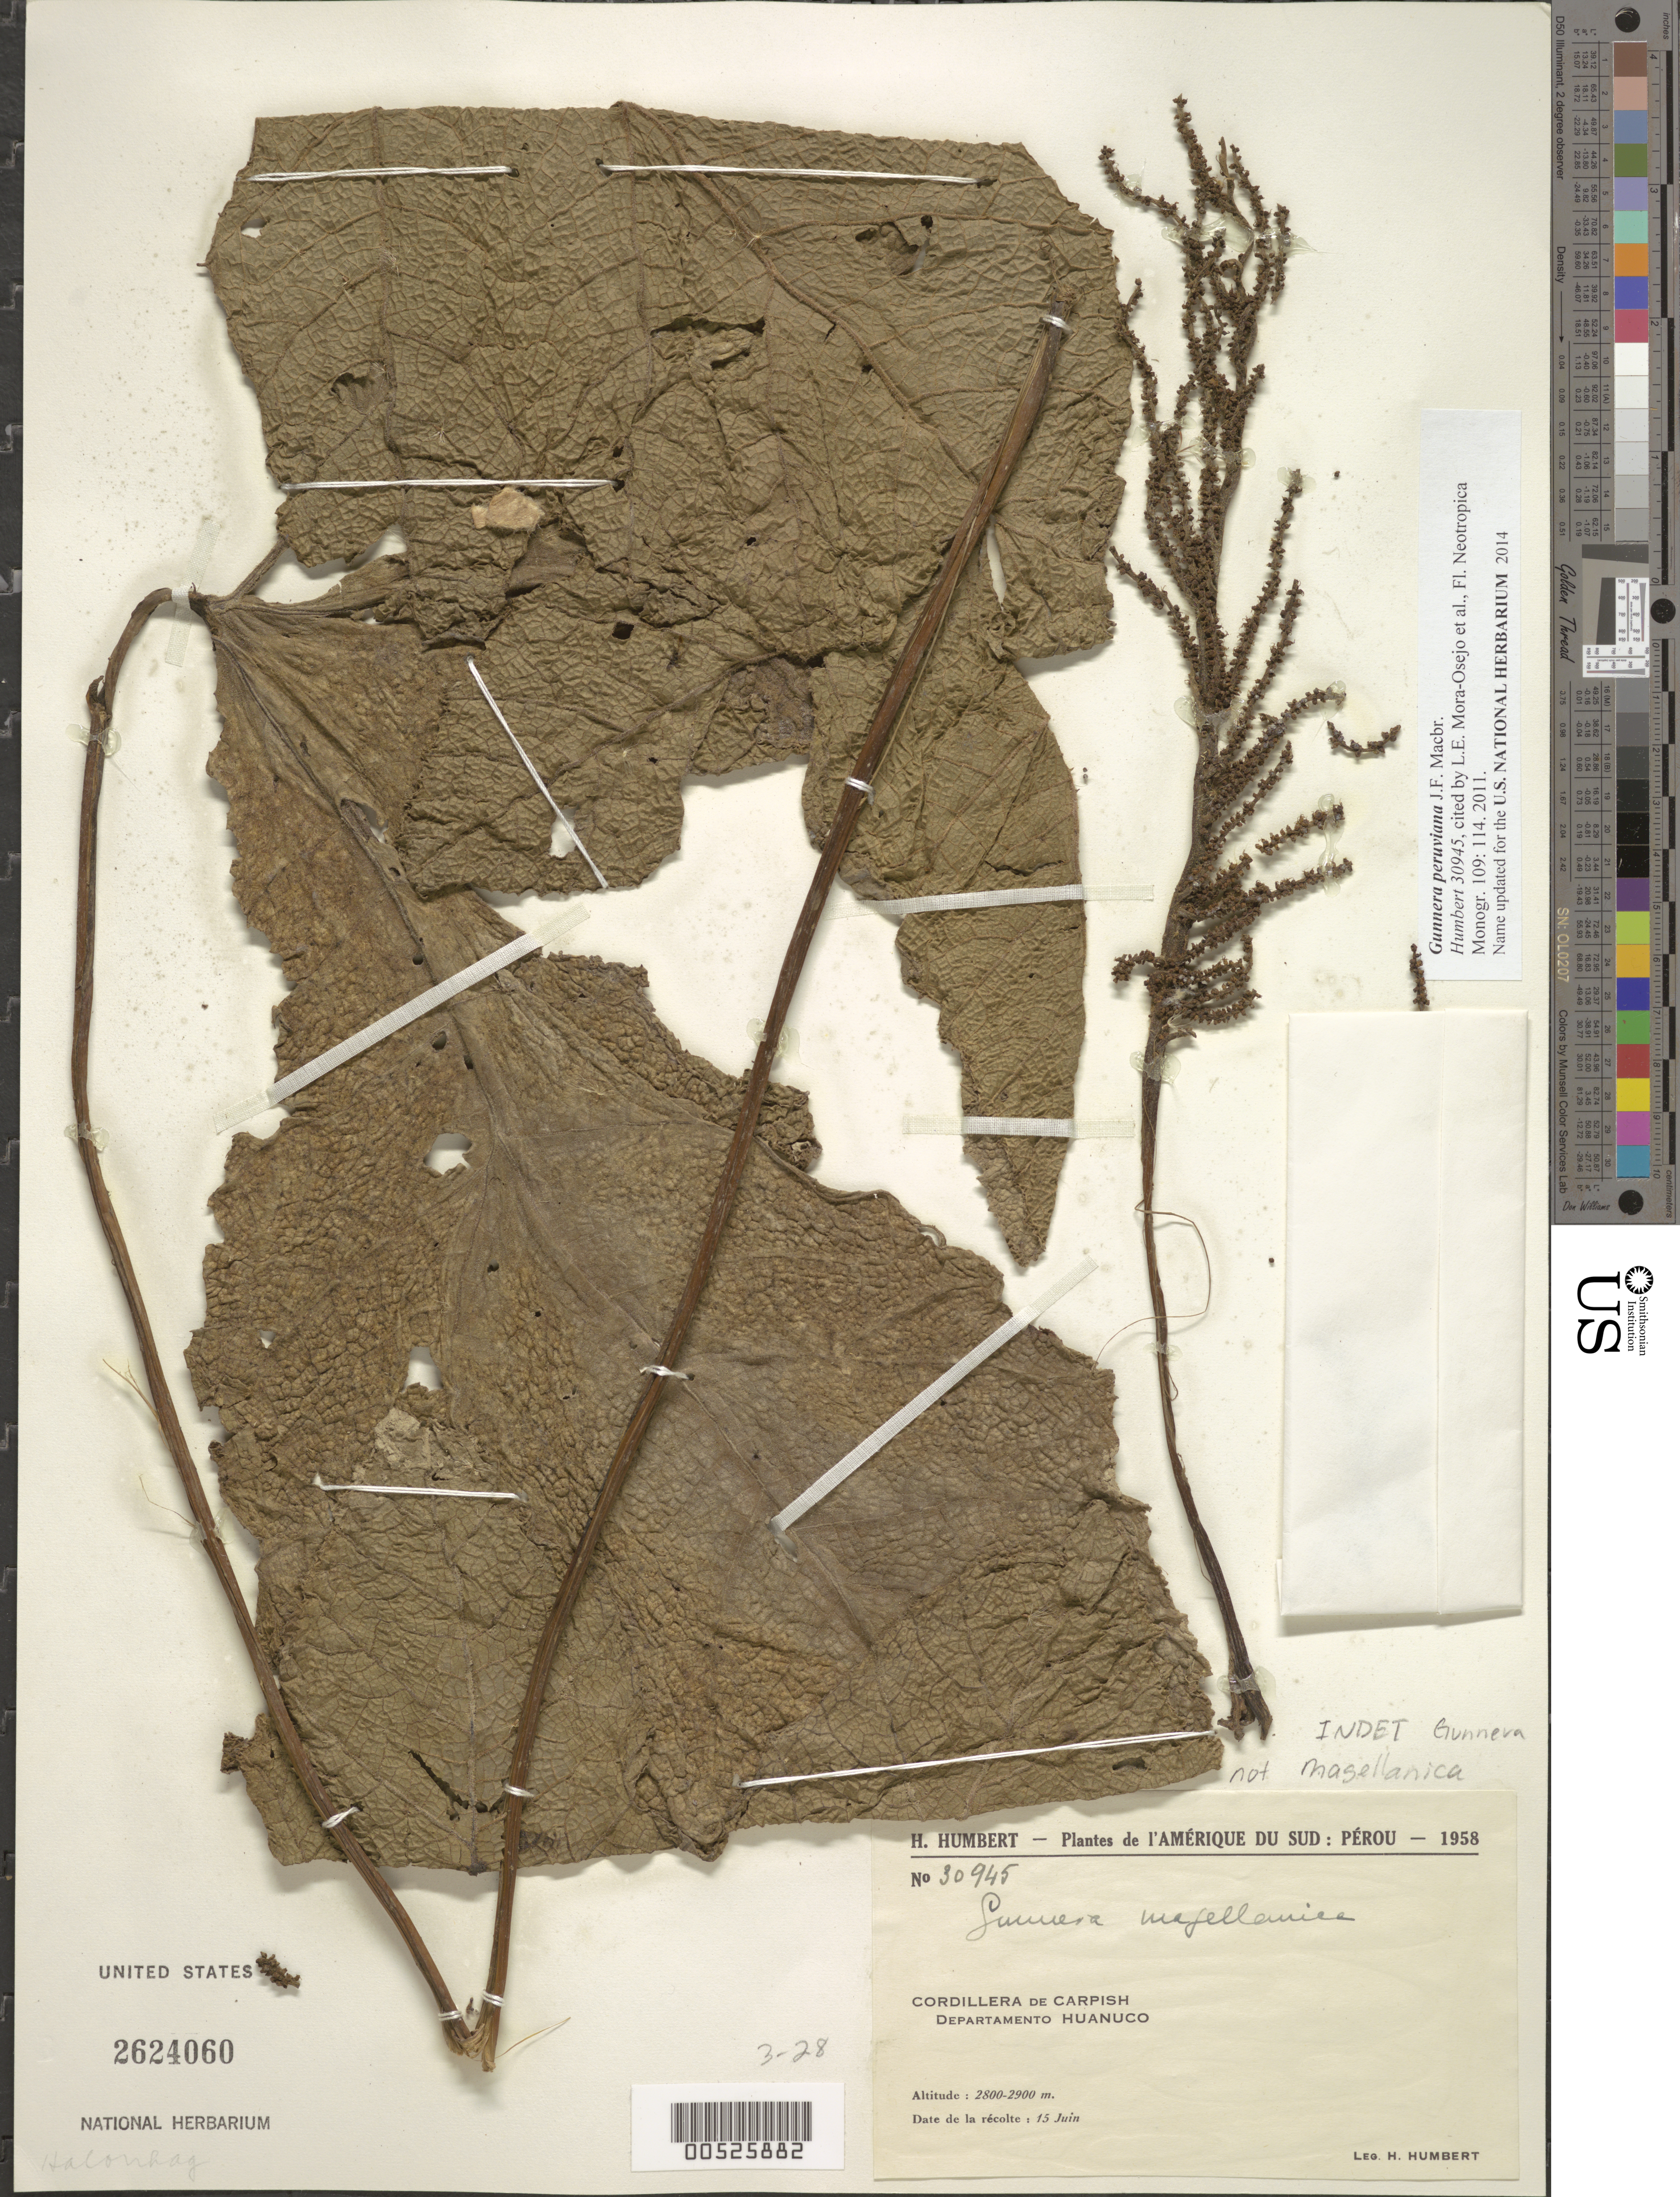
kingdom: Plantae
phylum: Tracheophyta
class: Magnoliopsida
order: Gunnerales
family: Gunneraceae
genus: Gunnera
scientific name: Gunnera peruviana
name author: J.F. Macbr.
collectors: H. Humbert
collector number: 30945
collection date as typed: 15 Jun 1958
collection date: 1958-06-15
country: Peru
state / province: Huánuco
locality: Cordillera de Carpish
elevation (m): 2800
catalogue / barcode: US 2624060